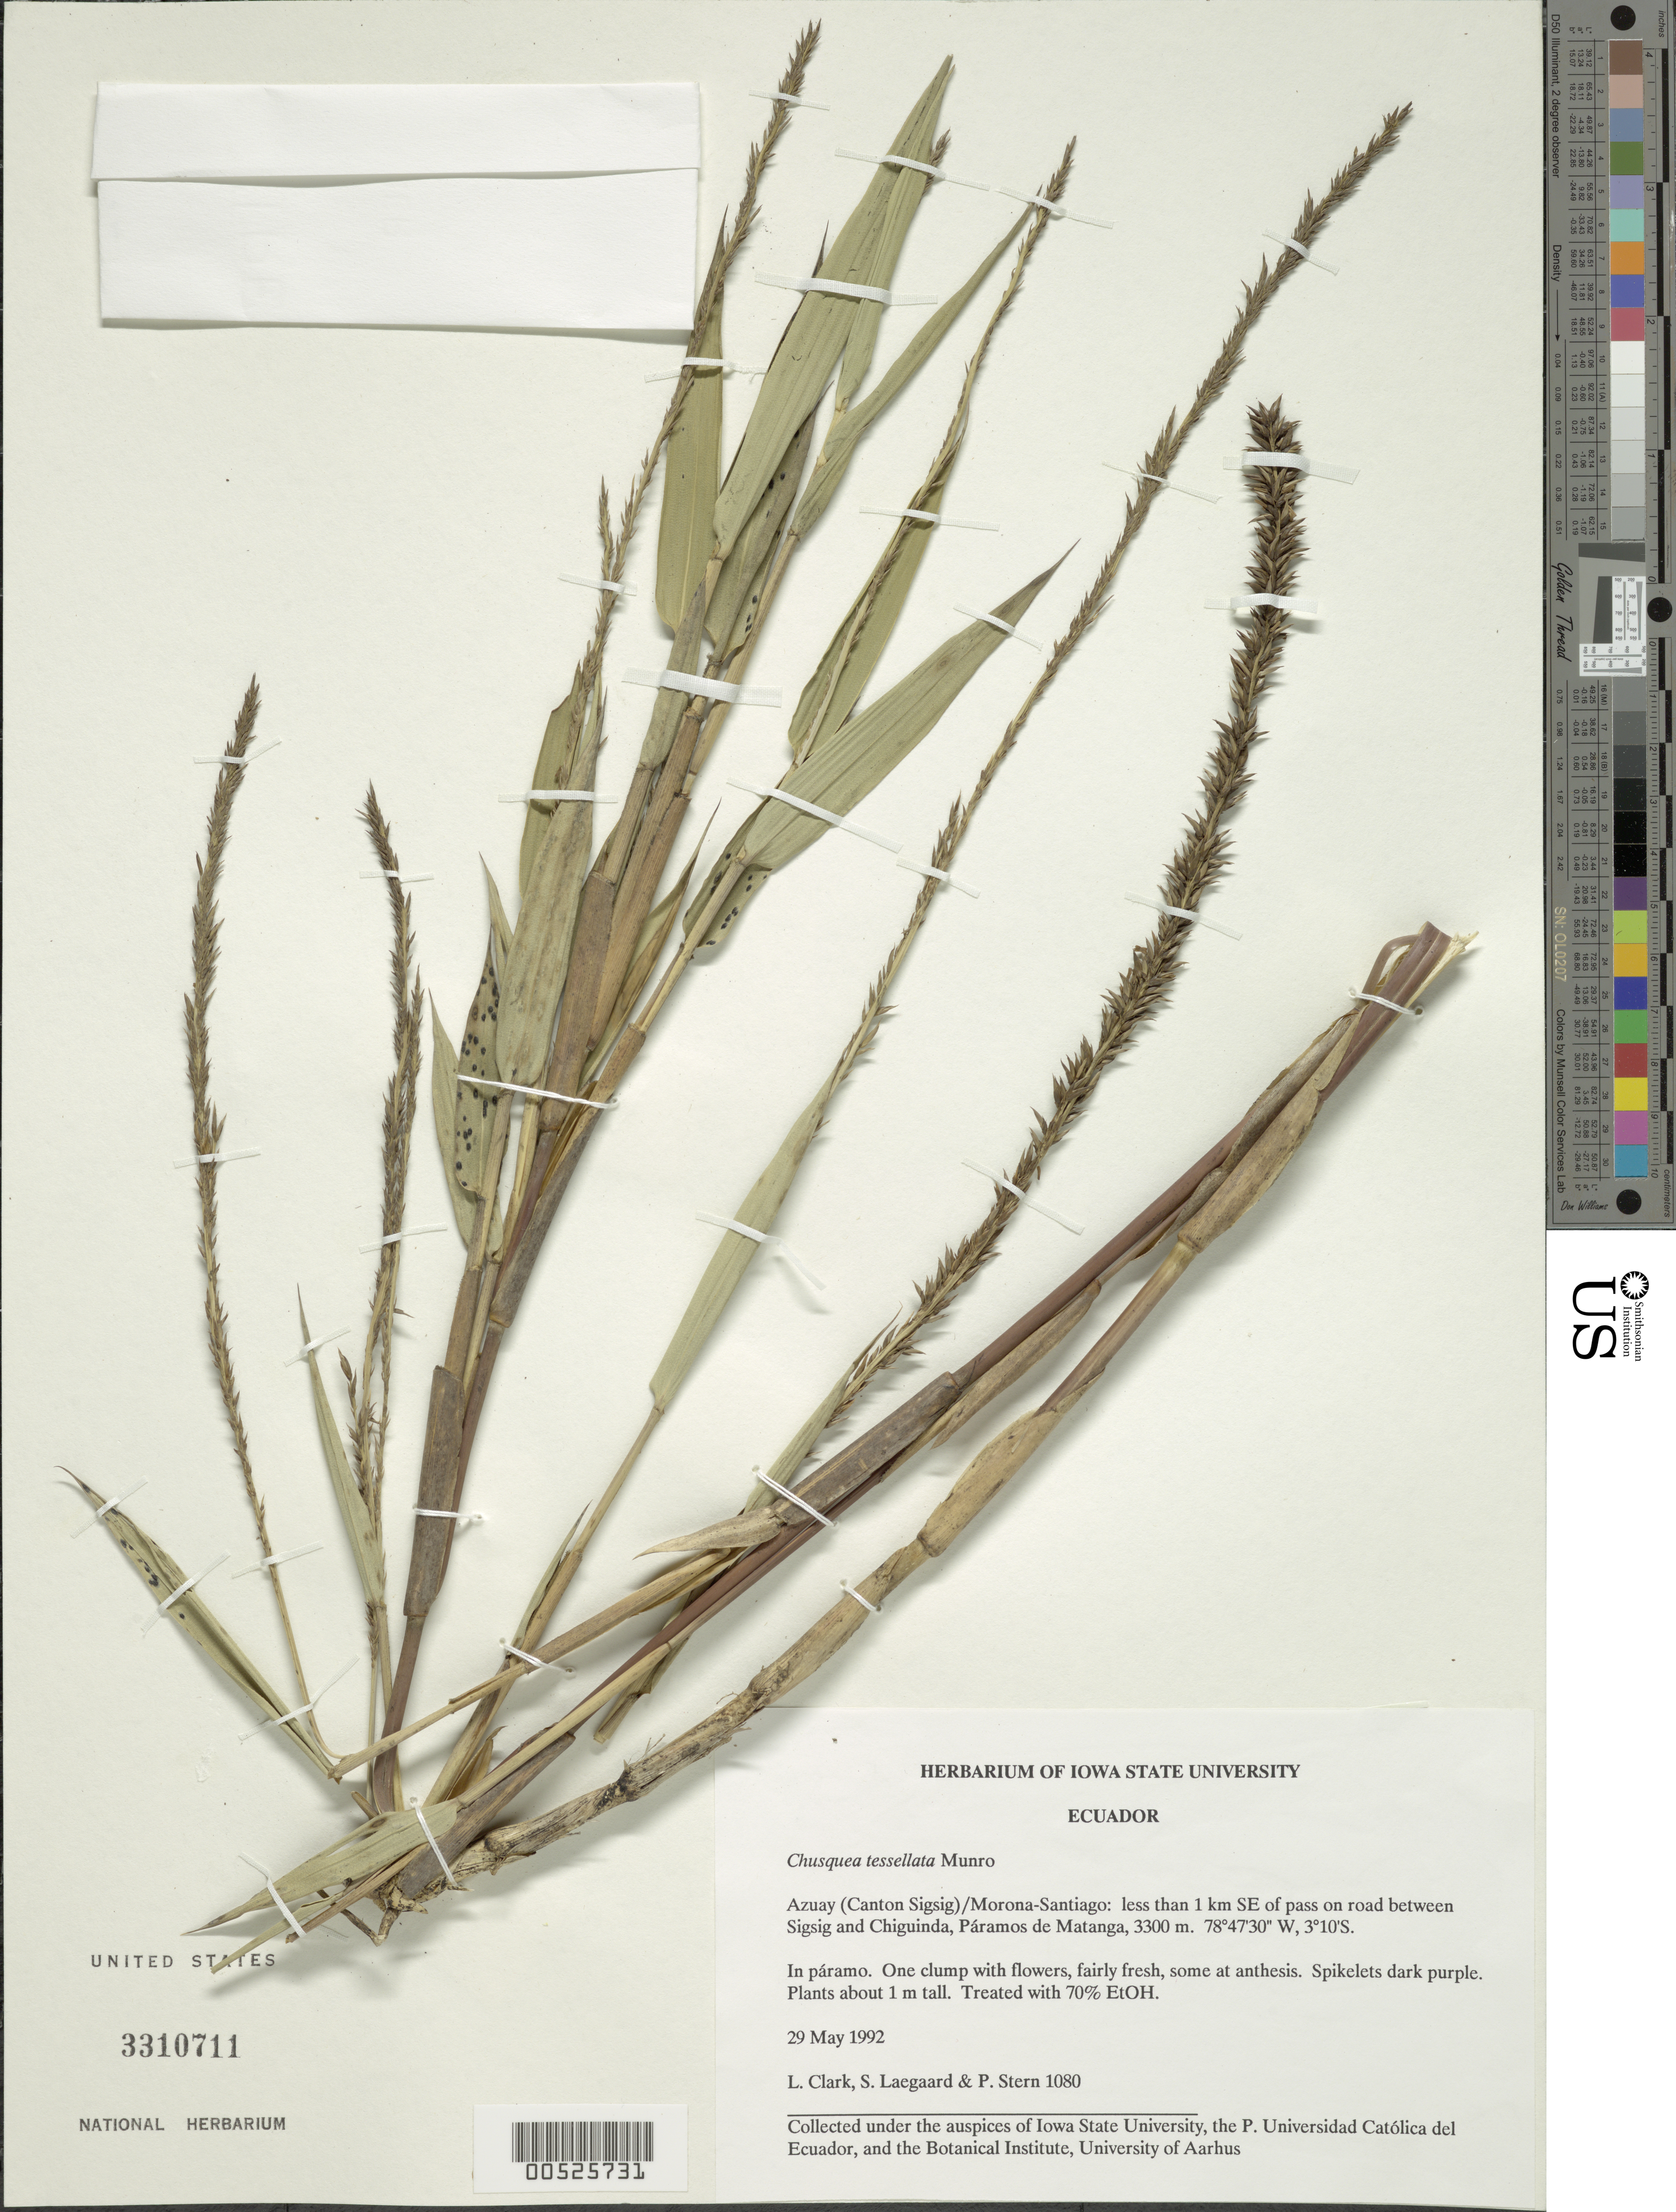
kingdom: Plantae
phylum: Tracheophyta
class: Liliopsida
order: Poales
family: Poaceae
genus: Chusquea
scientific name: Chusquea tessellata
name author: Munro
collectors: L. G. Clark, S. Lægaard & P. Stern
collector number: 1080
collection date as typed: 29 May 1992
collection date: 1992-05-29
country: Ecuador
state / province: Azuay / Morona-Santiago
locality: Less than 1 km SE of Pass on road from Sigsig to Chiguinda, Paramos de Matanga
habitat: In paramo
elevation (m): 3300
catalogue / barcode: US 3310711